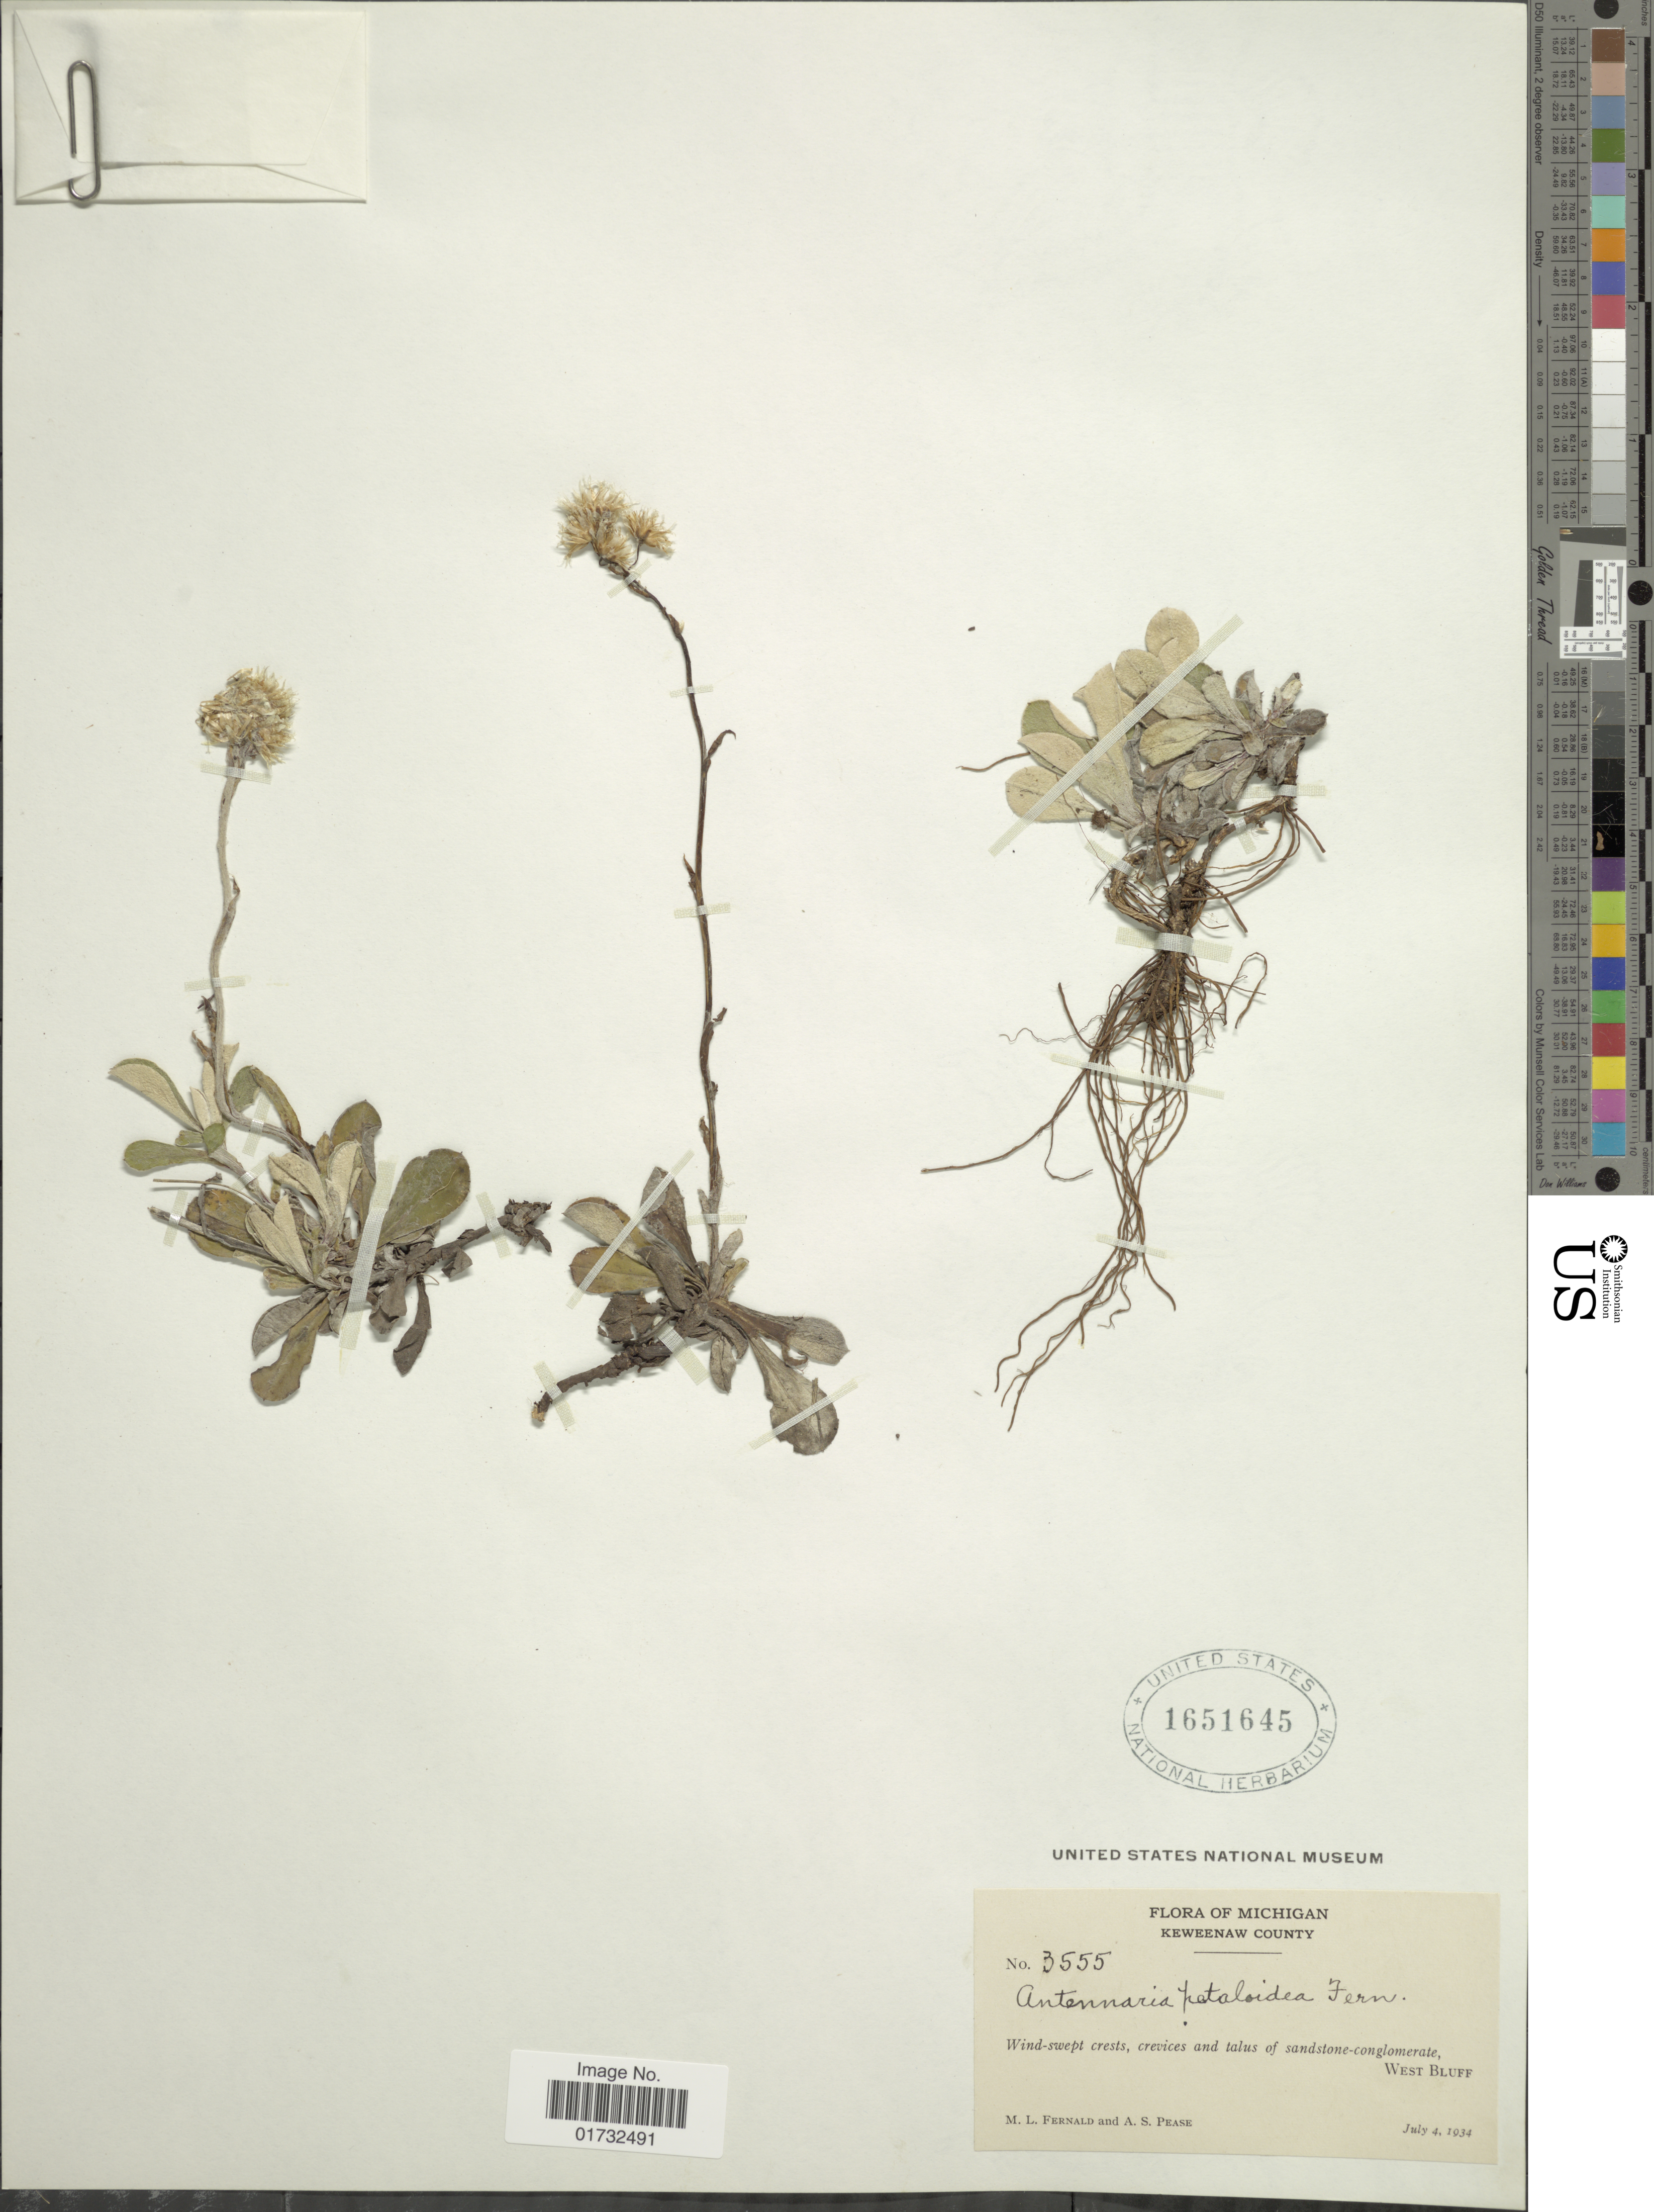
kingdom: Plantae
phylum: Tracheophyta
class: Magnoliopsida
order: Asterales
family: Asteraceae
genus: Antennaria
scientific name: Antennaria petaloidea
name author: (Fernald) Fernald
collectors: M. L. Fernald & A. S. Pease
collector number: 3555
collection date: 1934-07-04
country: United States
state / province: Michigan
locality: Keweenaw County. West Bluff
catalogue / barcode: US 1651645